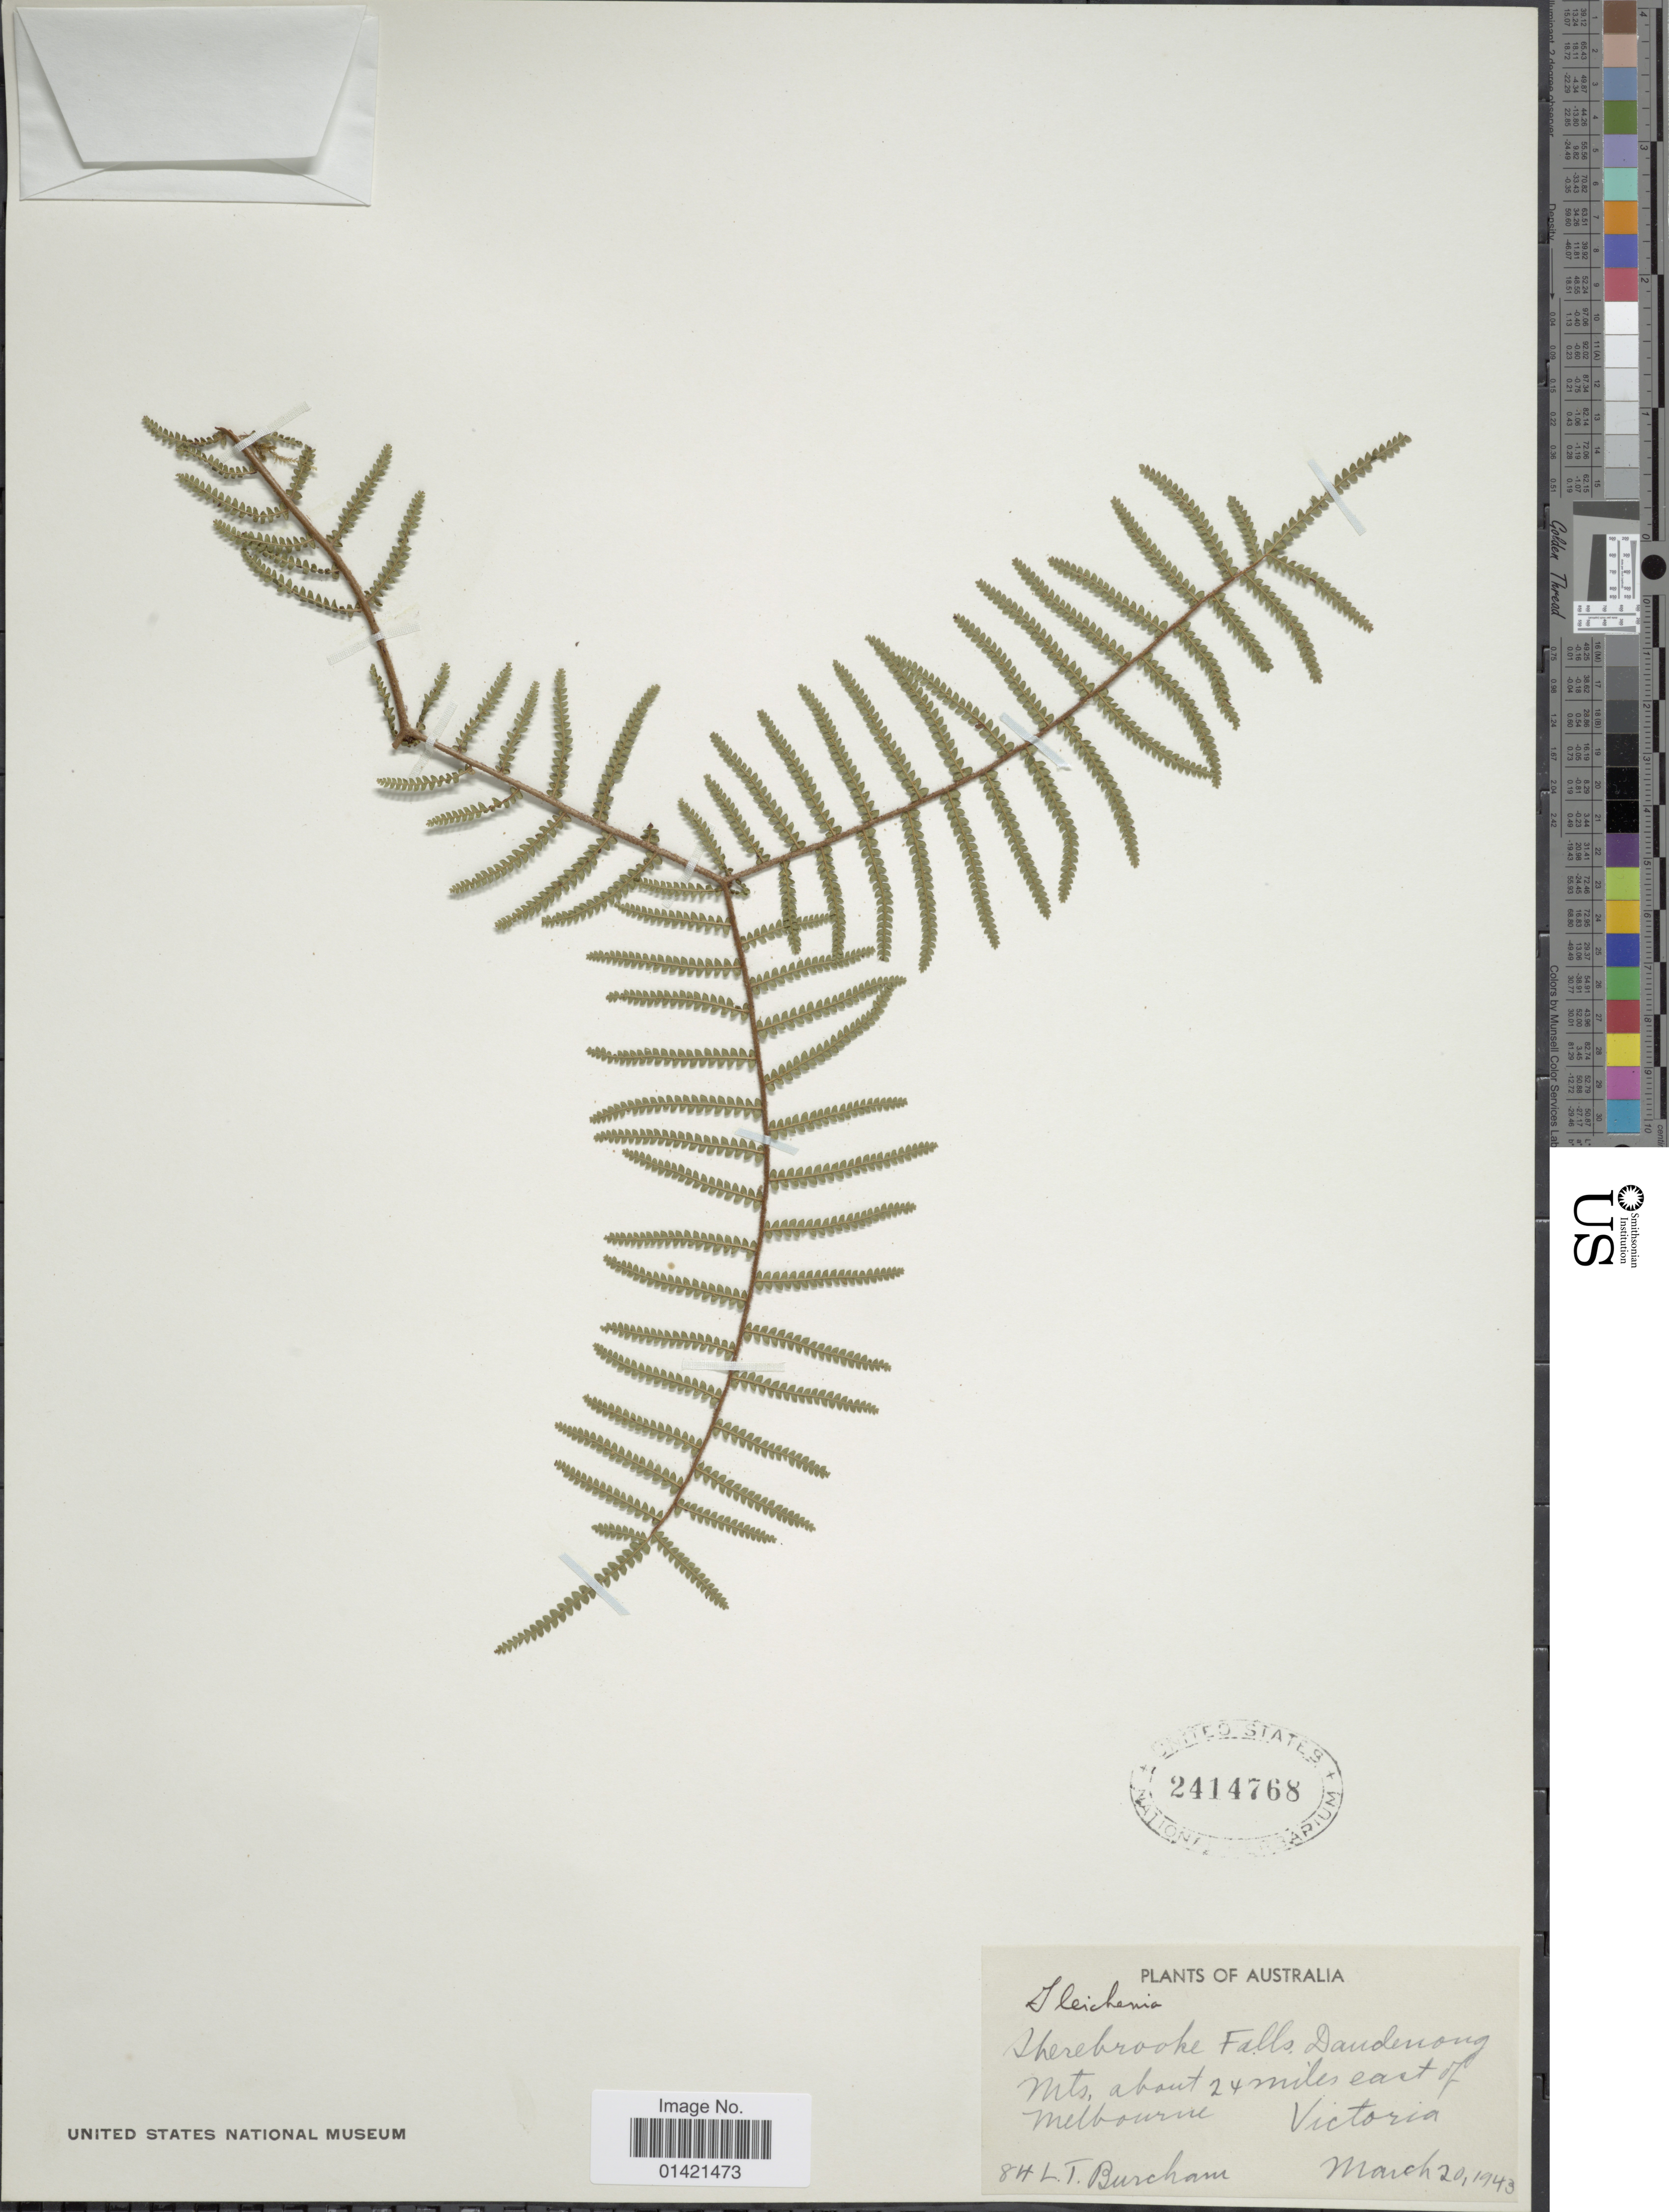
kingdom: Plantae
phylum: Tracheophyta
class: Polypodiopsida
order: Gleicheniales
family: Gleicheniaceae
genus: Gleichenia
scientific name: Gleichenia microphylla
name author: R. Br.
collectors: L. Burcham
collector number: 84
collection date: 1943-03-20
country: Australia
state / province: Victoria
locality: Sherebrooke Falls Daudenoug Mts, about 24 miles east of Melbourne. Victoria.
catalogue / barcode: US 2414768